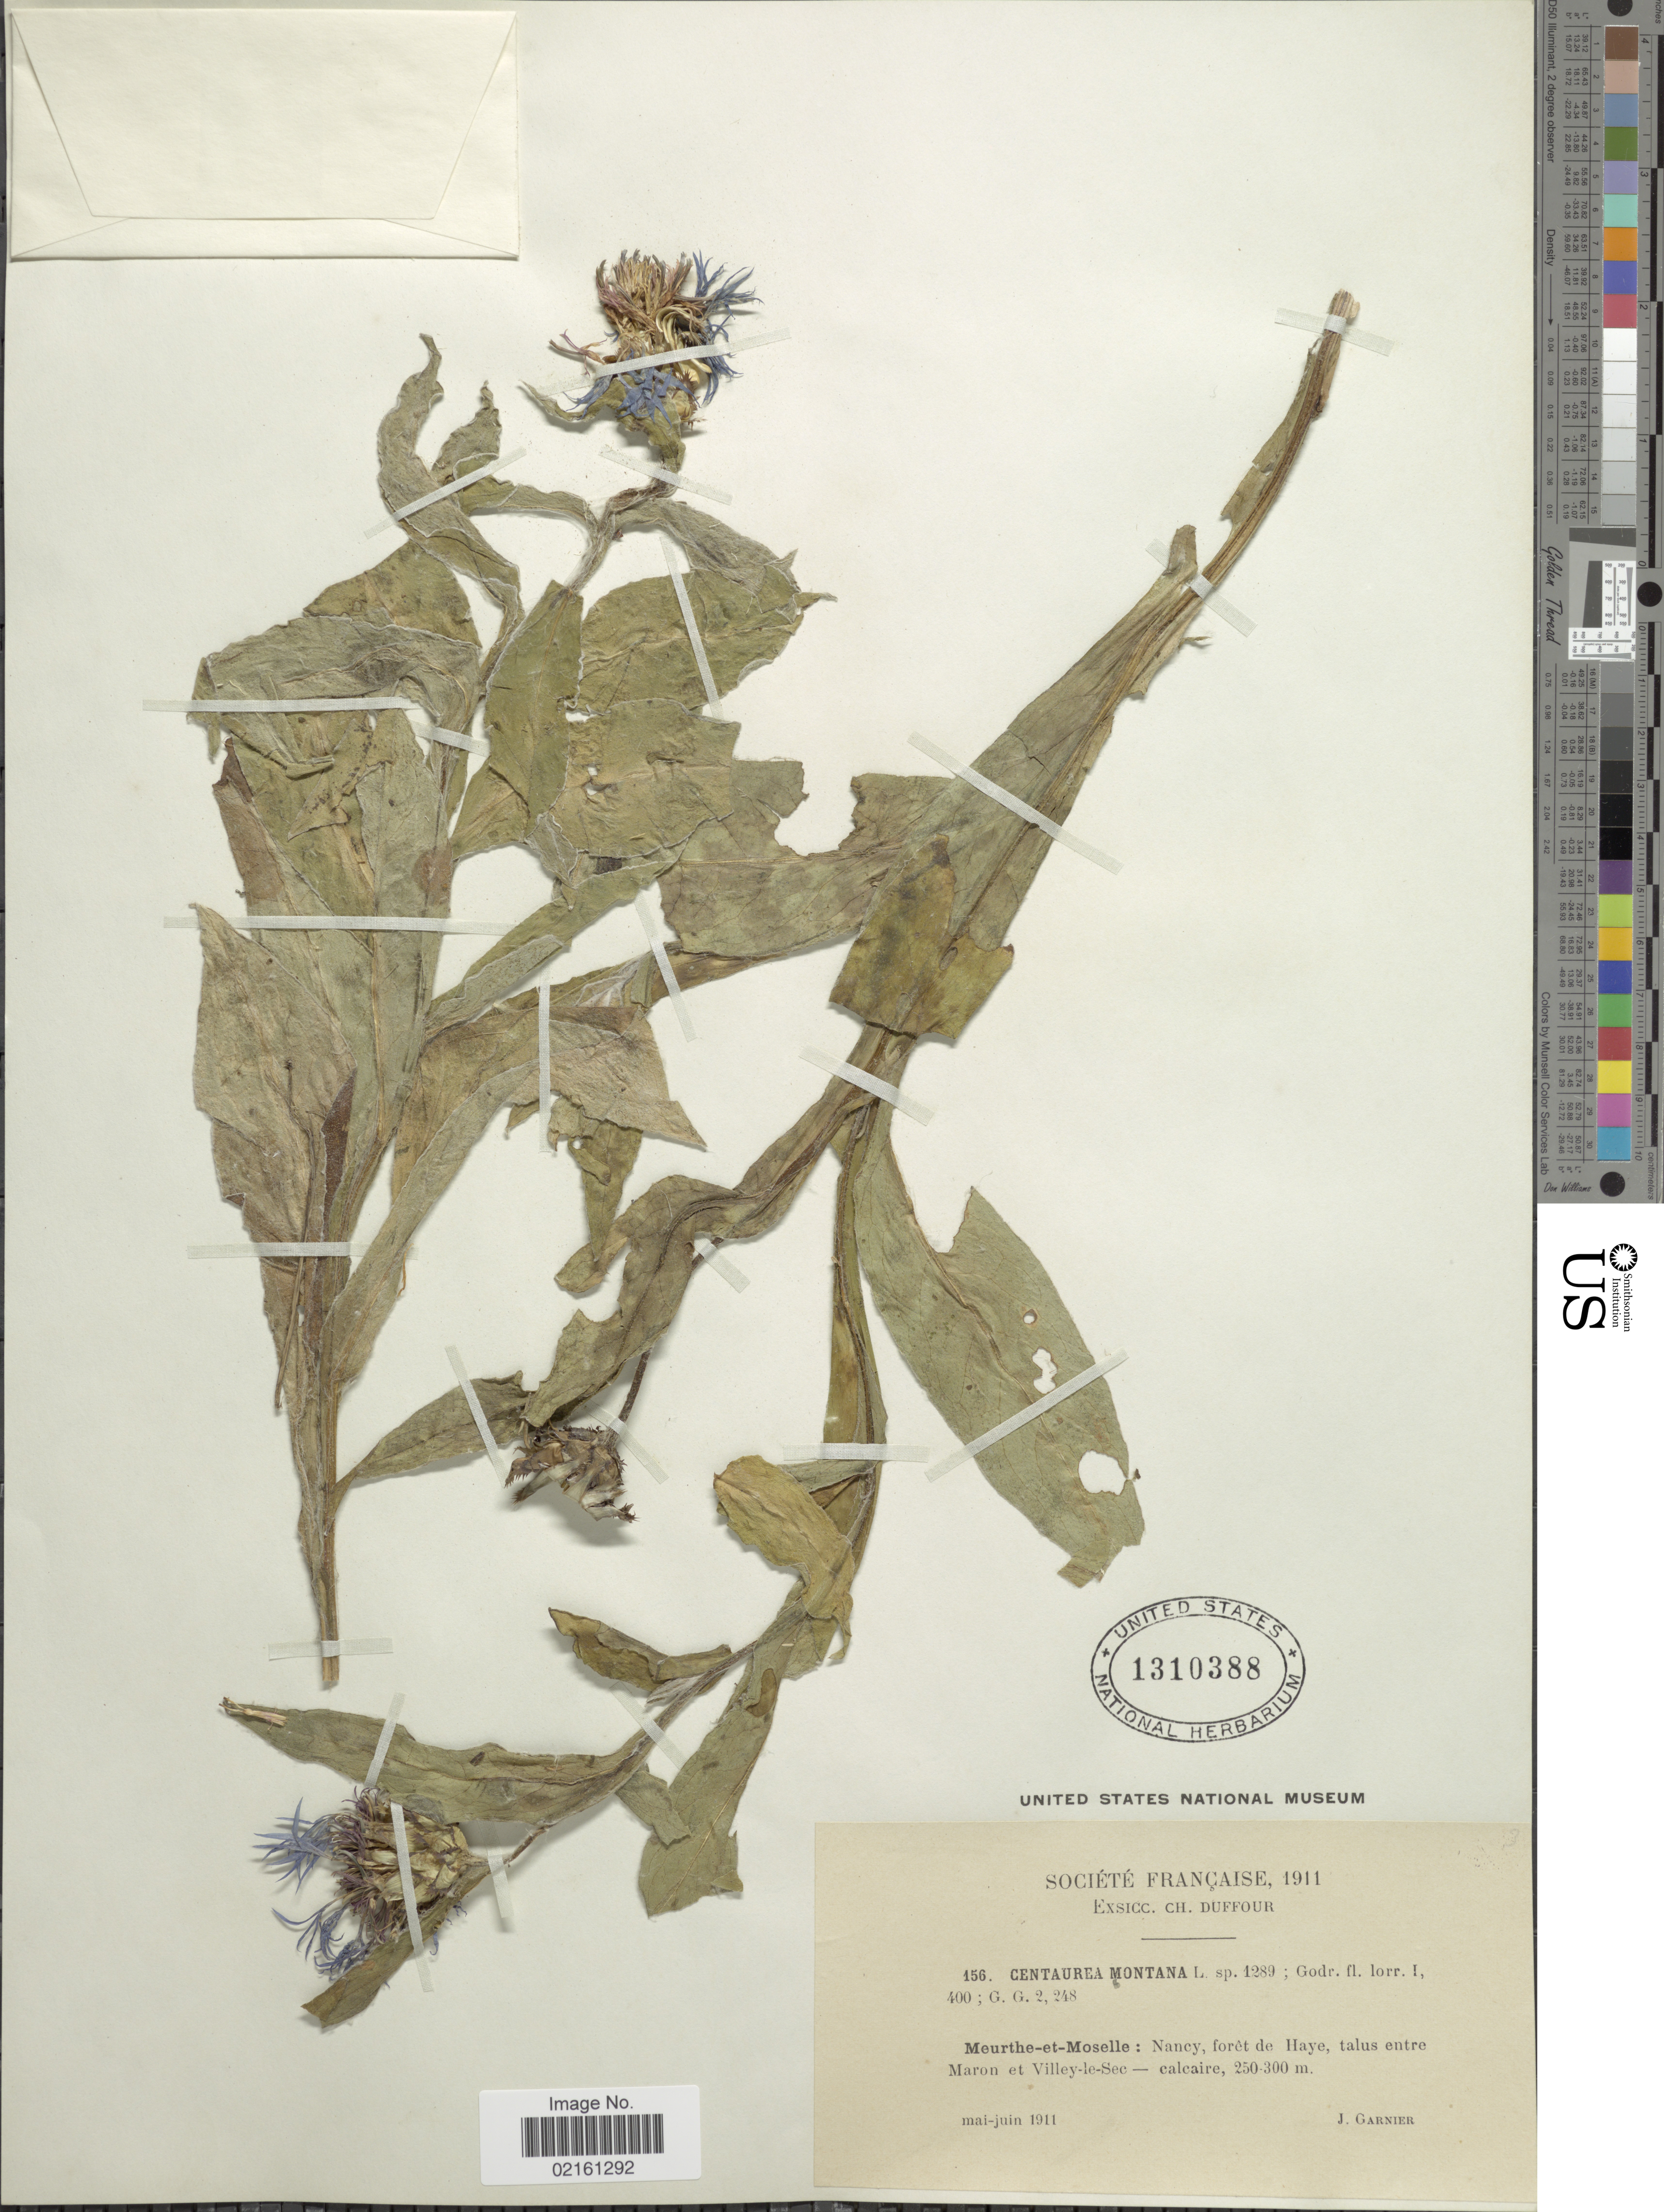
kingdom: Plantae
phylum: Tracheophyta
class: Magnoliopsida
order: Asterales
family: Asteraceae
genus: Centaurea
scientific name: Centaurea montana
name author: L.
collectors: J. Garnier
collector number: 456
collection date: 1911-05/1911-06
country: France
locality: Sociente Francaise, Meurthe-et-Moselle, Nancy, foret de Haye, talus entre Maron et Villey-le-See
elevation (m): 250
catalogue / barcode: US 1310388